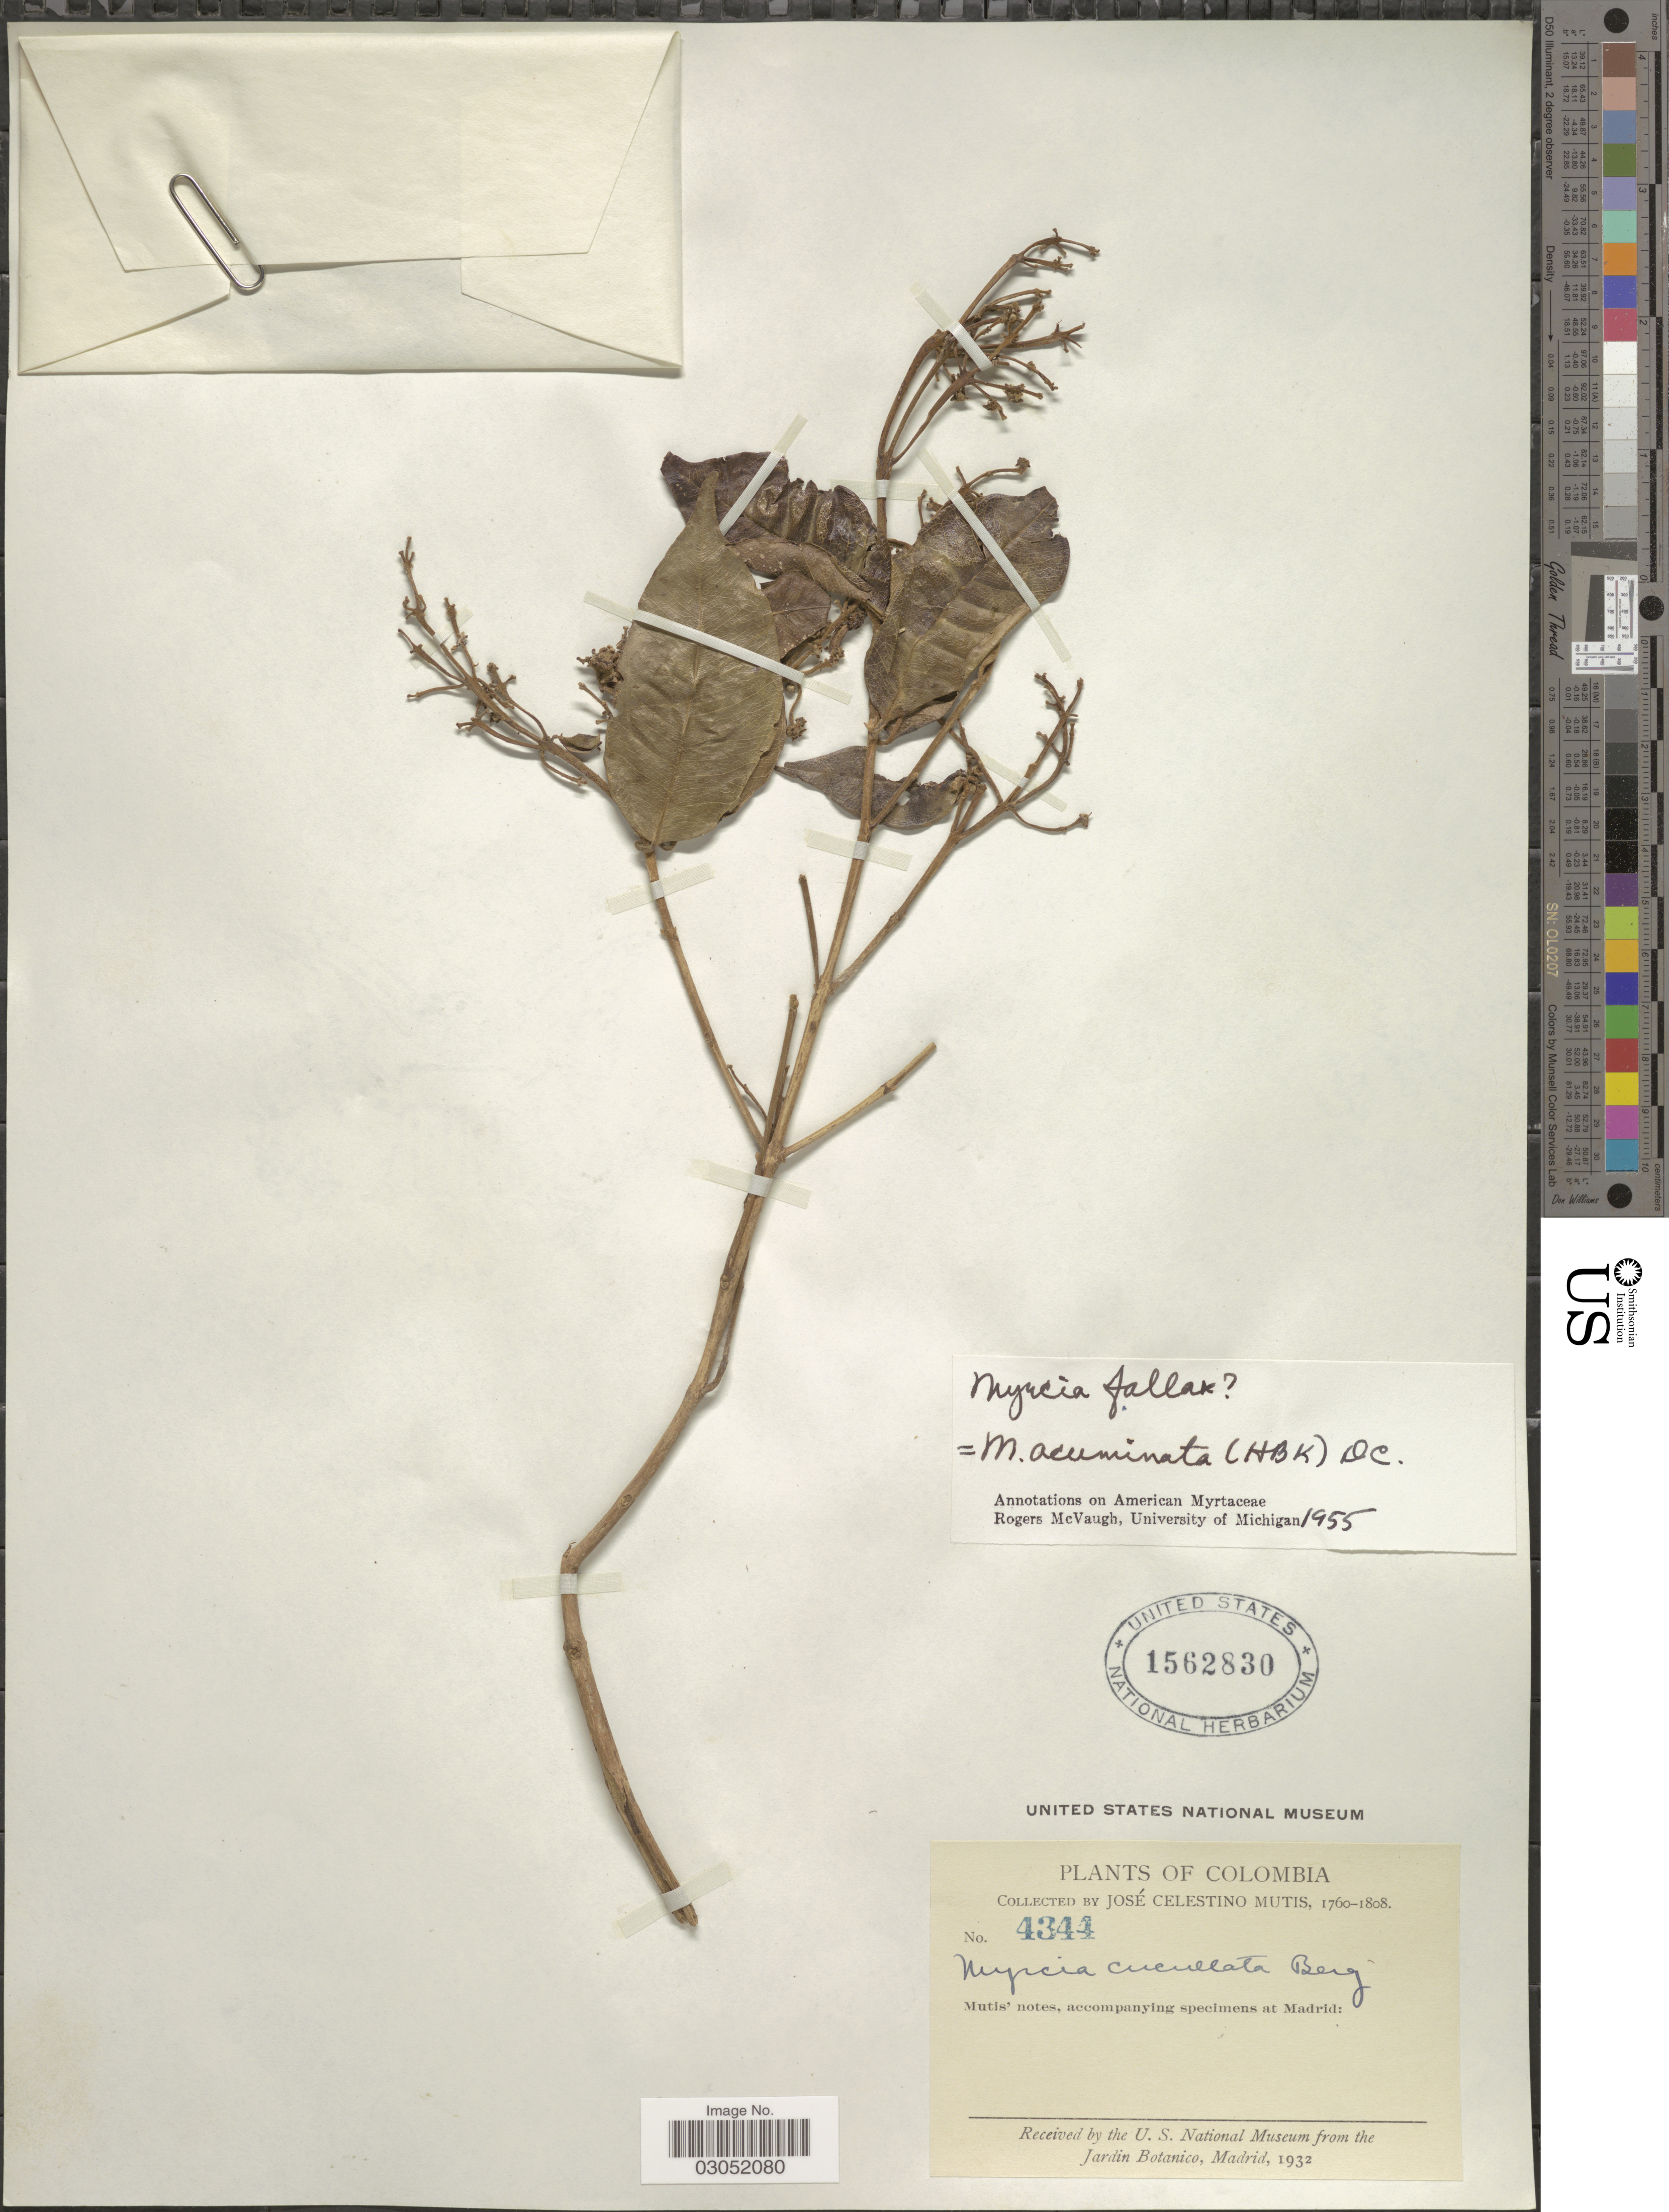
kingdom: Plantae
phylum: Tracheophyta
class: Magnoliopsida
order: Myrtales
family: Myrtaceae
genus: Myrcia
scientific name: Myrcia acuminata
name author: (Kunth) DC.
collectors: J. C. B. Mutis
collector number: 4344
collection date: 1760/1808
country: Colombia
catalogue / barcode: US 1562830